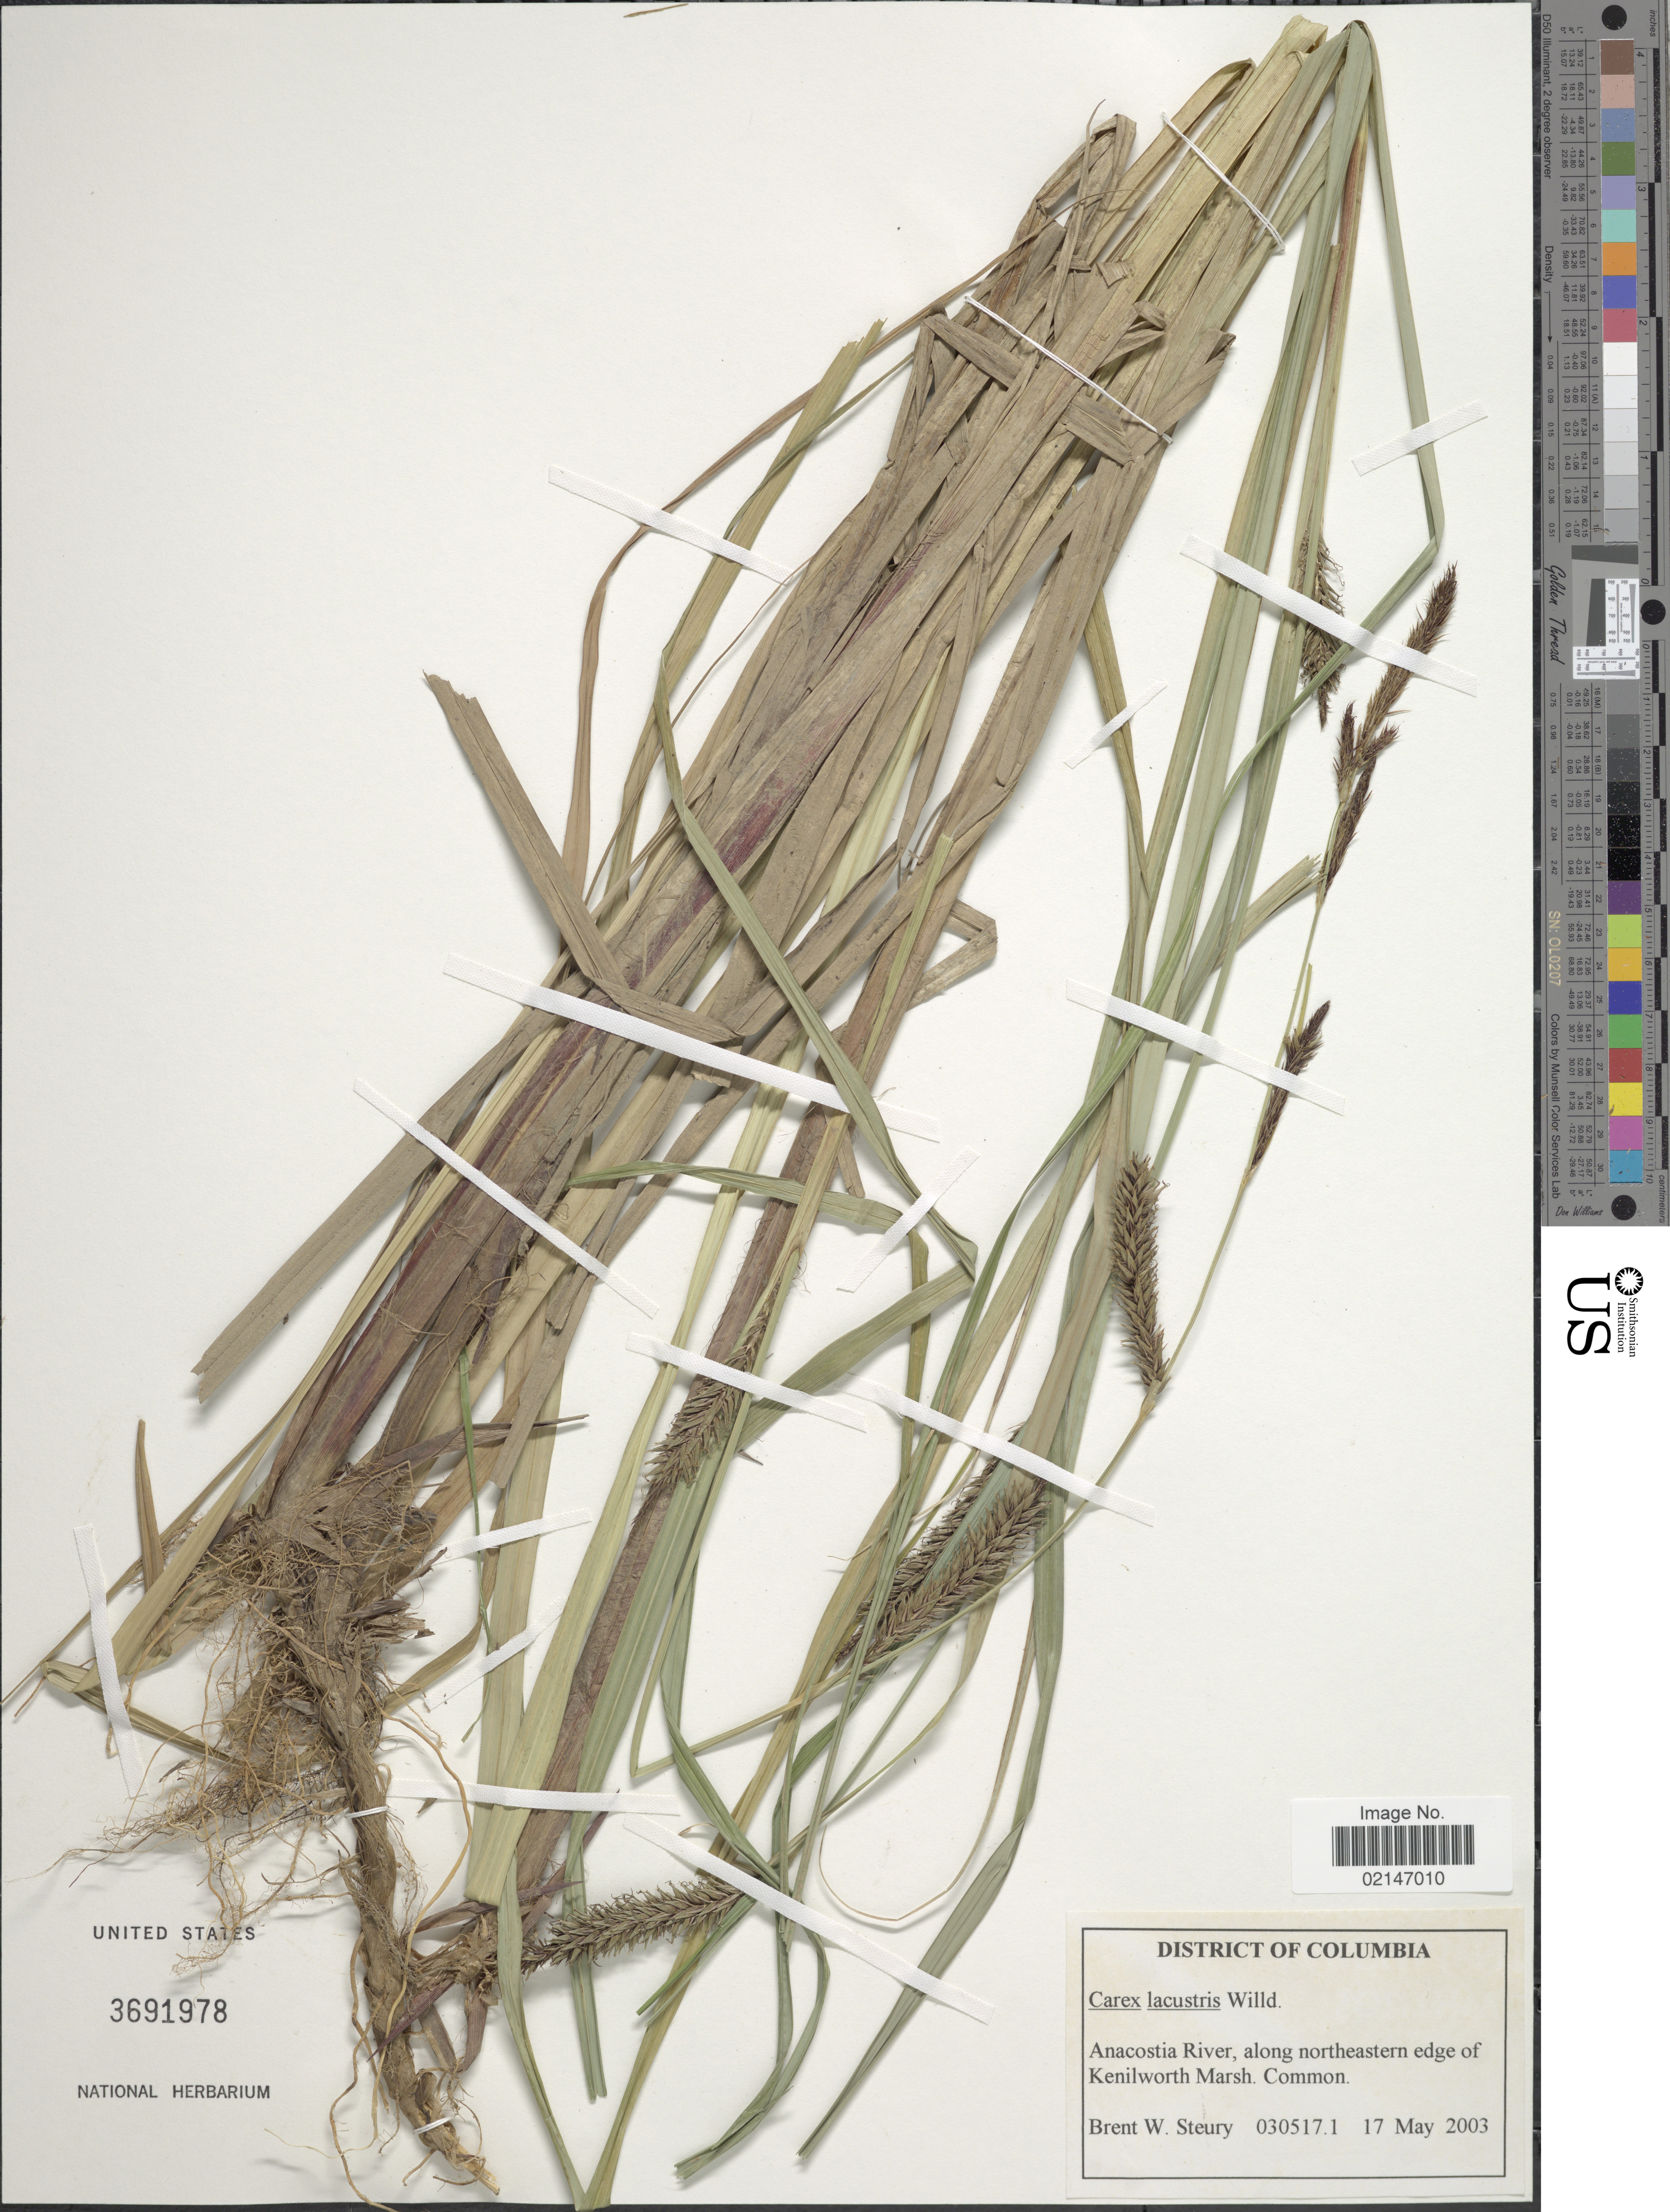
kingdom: Plantae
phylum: Tracheophyta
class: Liliopsida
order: Poales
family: Cyperaceae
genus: Carex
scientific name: Carex lacustris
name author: Willd.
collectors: B. Steury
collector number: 030517.1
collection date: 2003-05-17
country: United States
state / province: District of Columbia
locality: Anacostia River, along northeastern edge of Kenilworth Marsh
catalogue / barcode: US 3691978